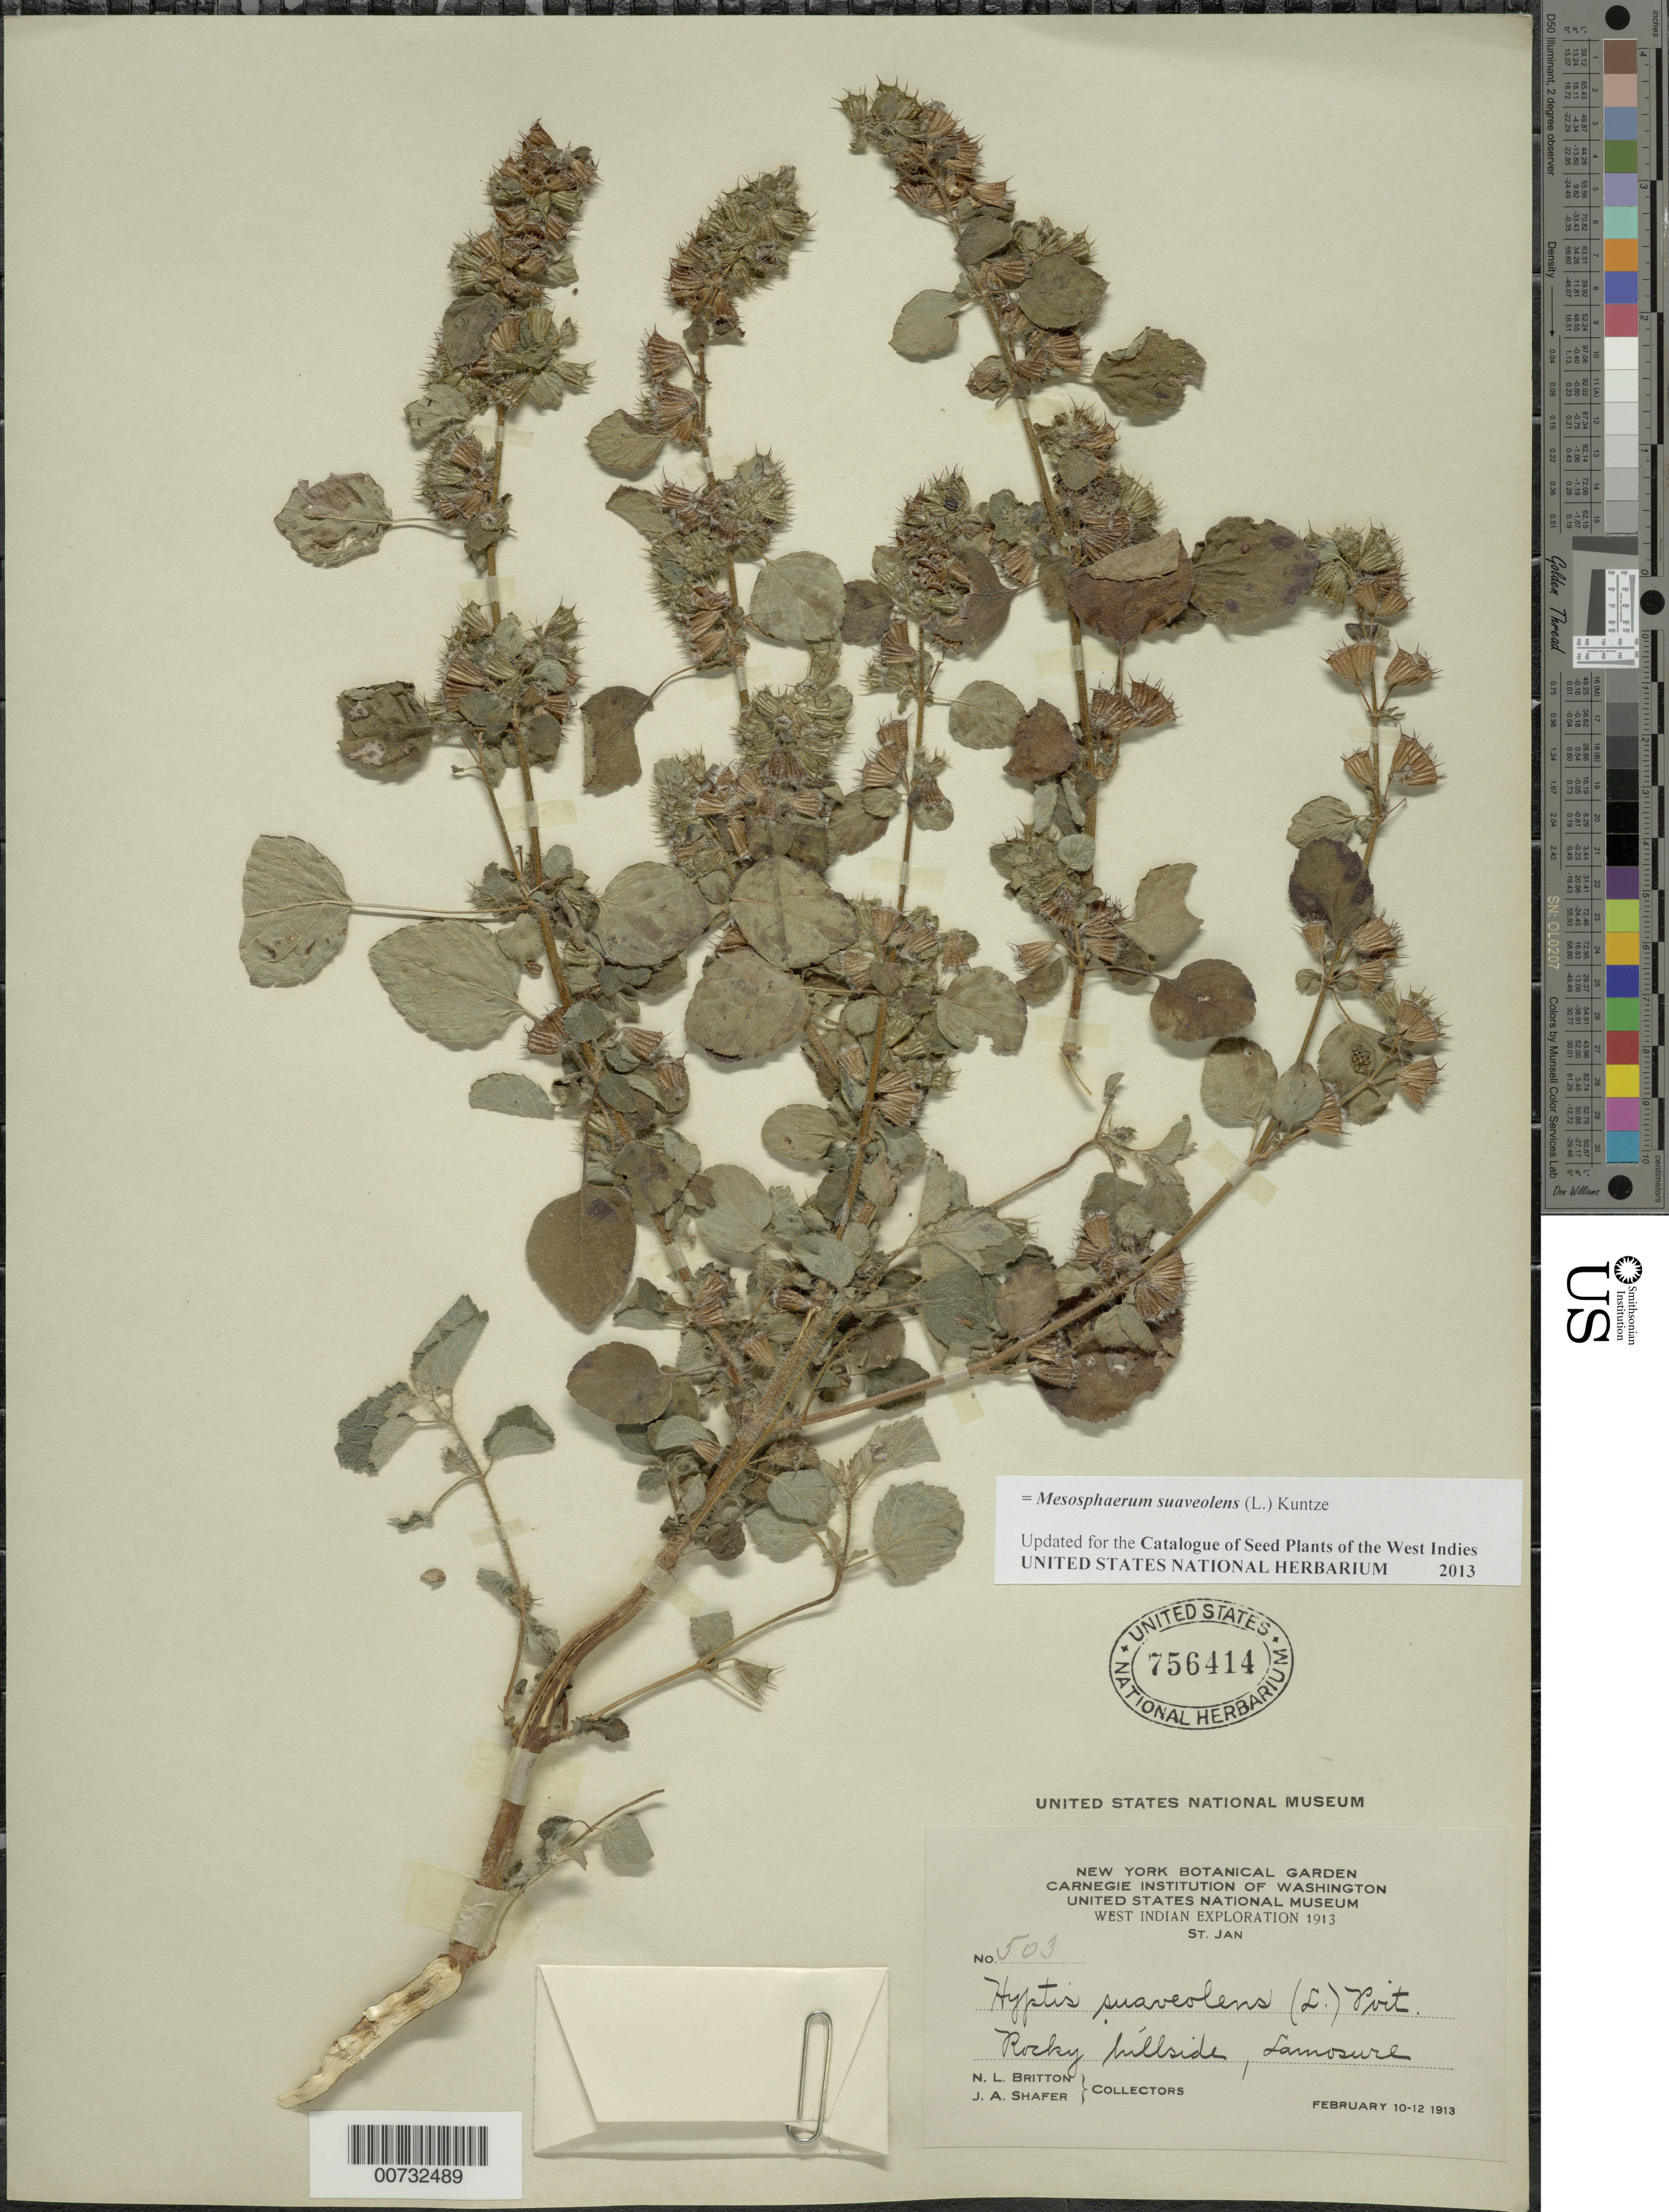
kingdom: Plantae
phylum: Tracheophyta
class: Magnoliopsida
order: Lamiales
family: Lamiaceae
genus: Mesosphaerum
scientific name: Mesosphaerum suaveolens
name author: (L.) Kuntze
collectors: N. Britton & J. A. Shafer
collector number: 503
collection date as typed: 10 Feb 1913 to 12 Feb 1913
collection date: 1913-02-10/1913-02-12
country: U.S. Virgin Islands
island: St. John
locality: St. John; Lameshur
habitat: Rocky hillside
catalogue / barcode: US 756414